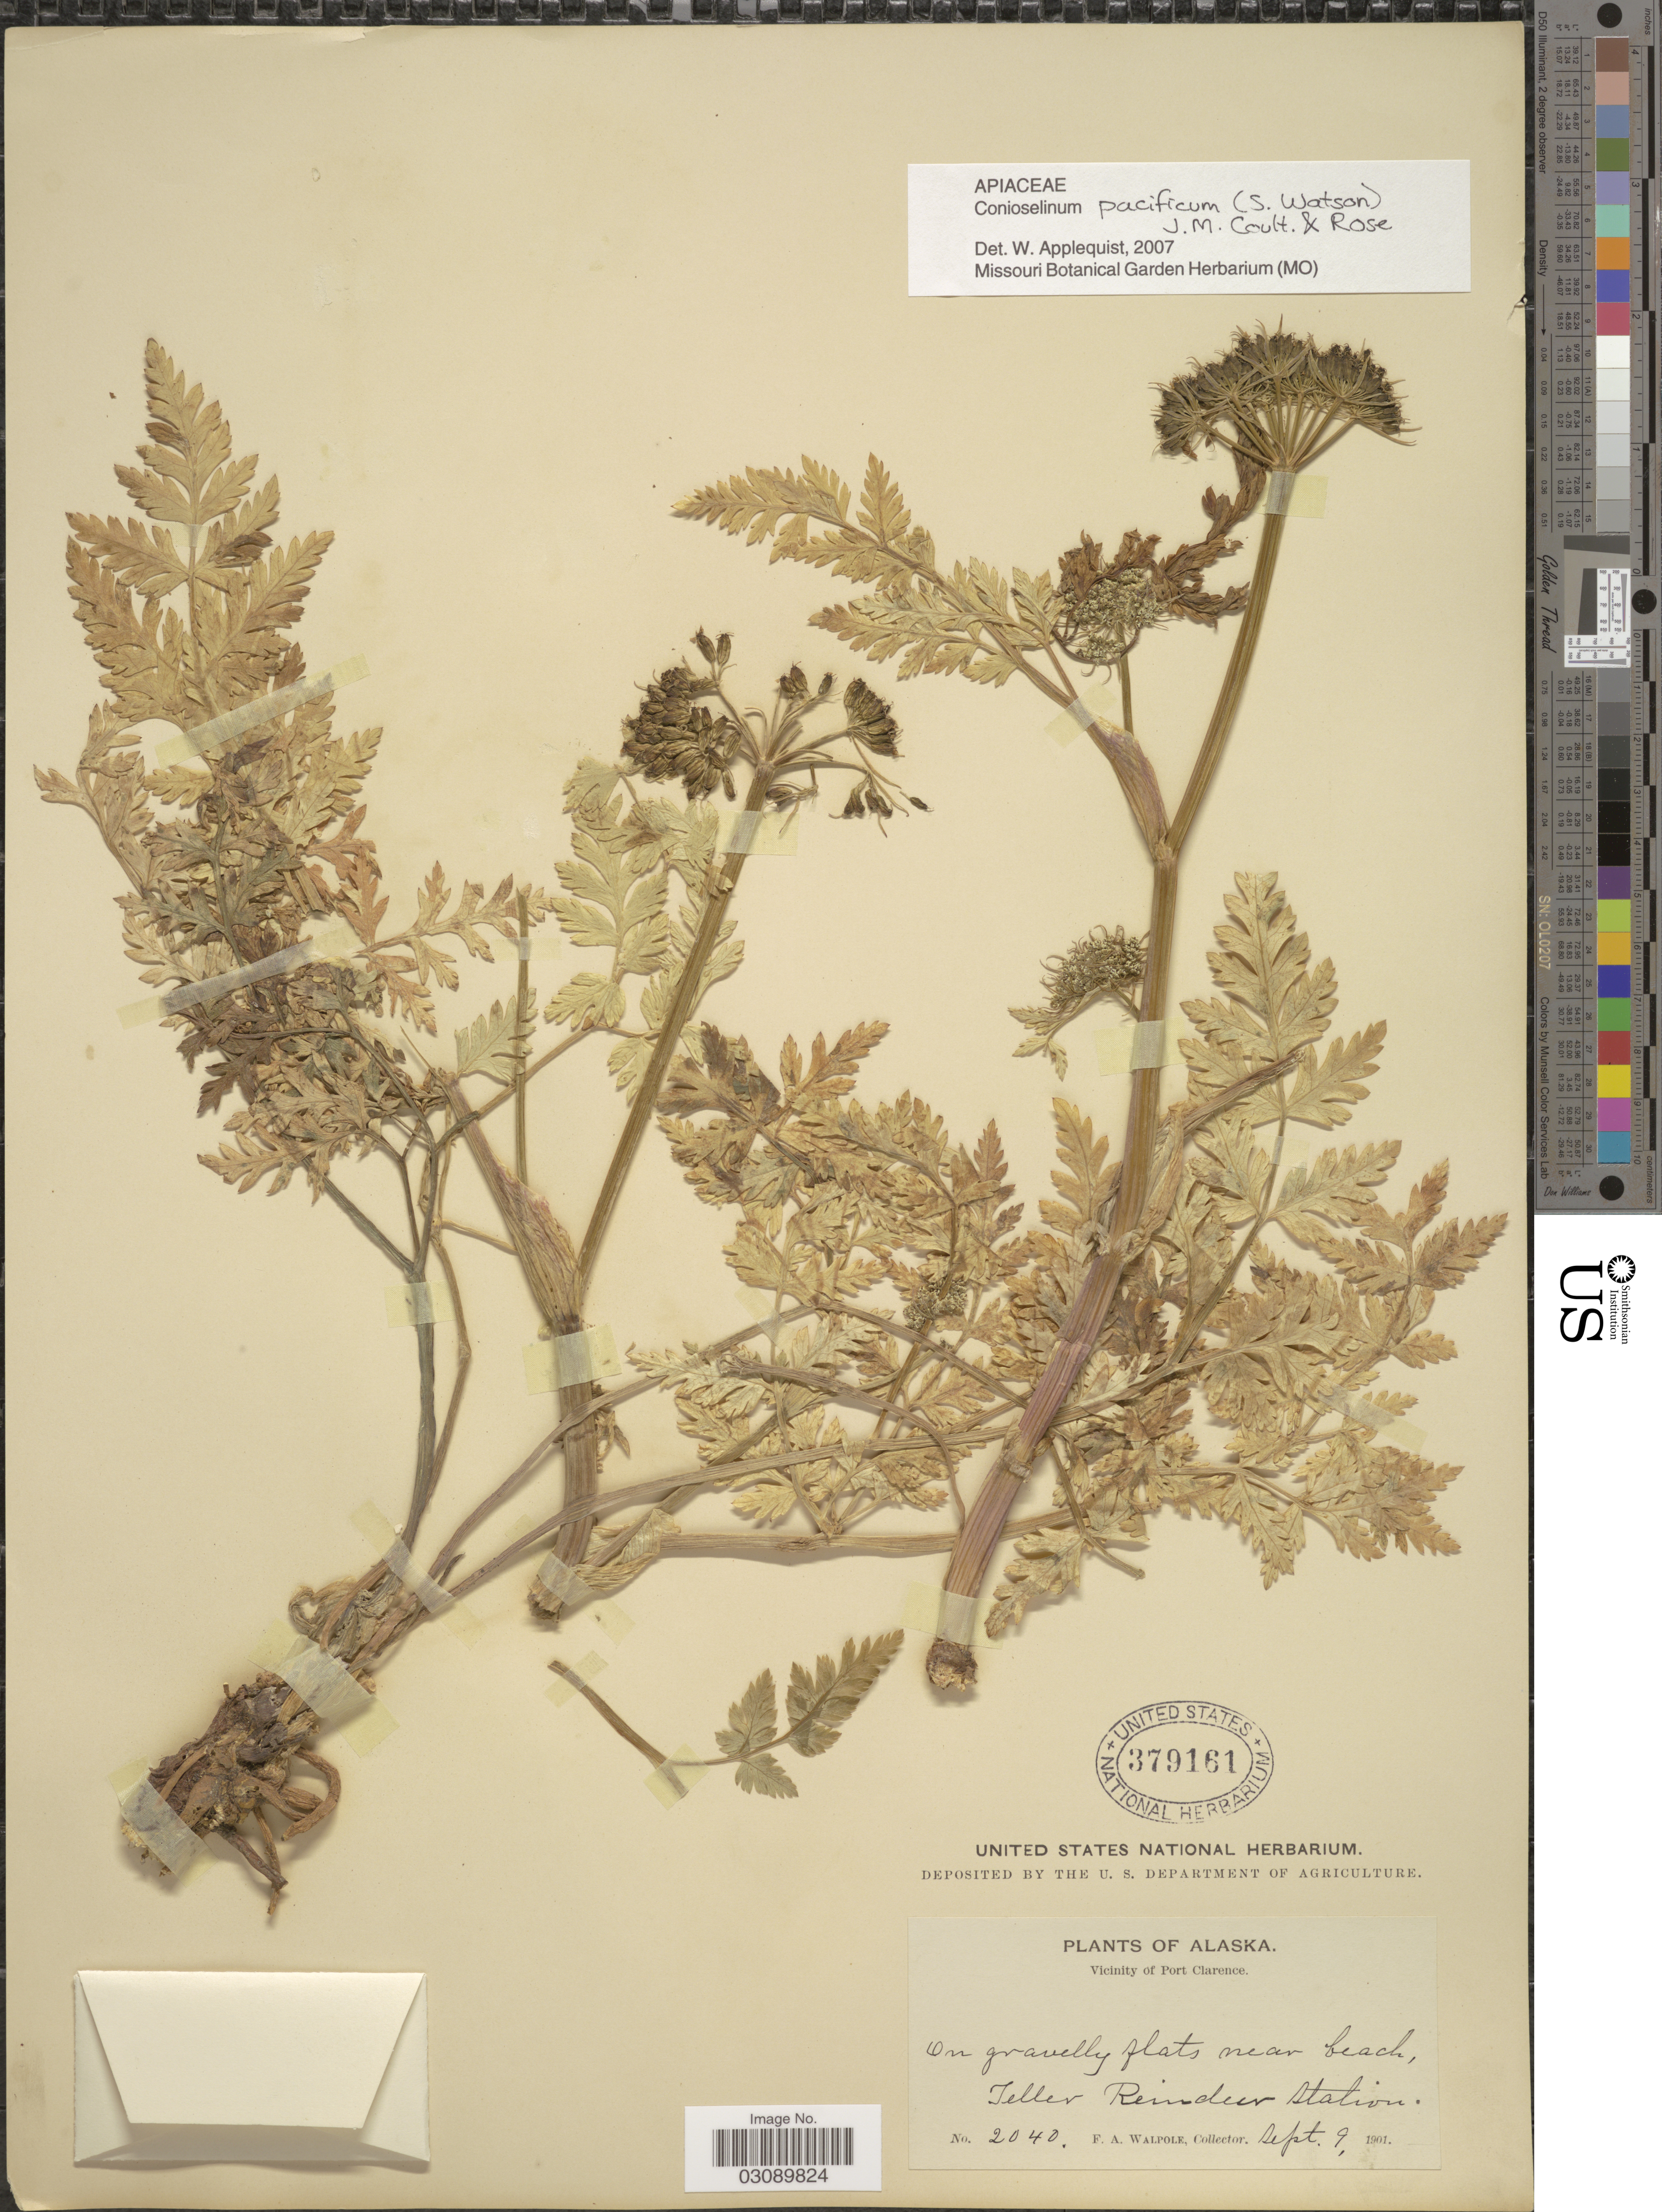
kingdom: Plantae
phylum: Tracheophyta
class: Magnoliopsida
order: Apiales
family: Apiaceae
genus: Conioselinum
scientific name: Conioselinum pacificum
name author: (S. Watson) J.M. Coult. & Rose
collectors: F. Walpole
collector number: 2040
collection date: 1901-09-09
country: United States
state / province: Alaska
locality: Vicinity of Port Clarence. Teller Reindeer Station.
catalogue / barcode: US 379161